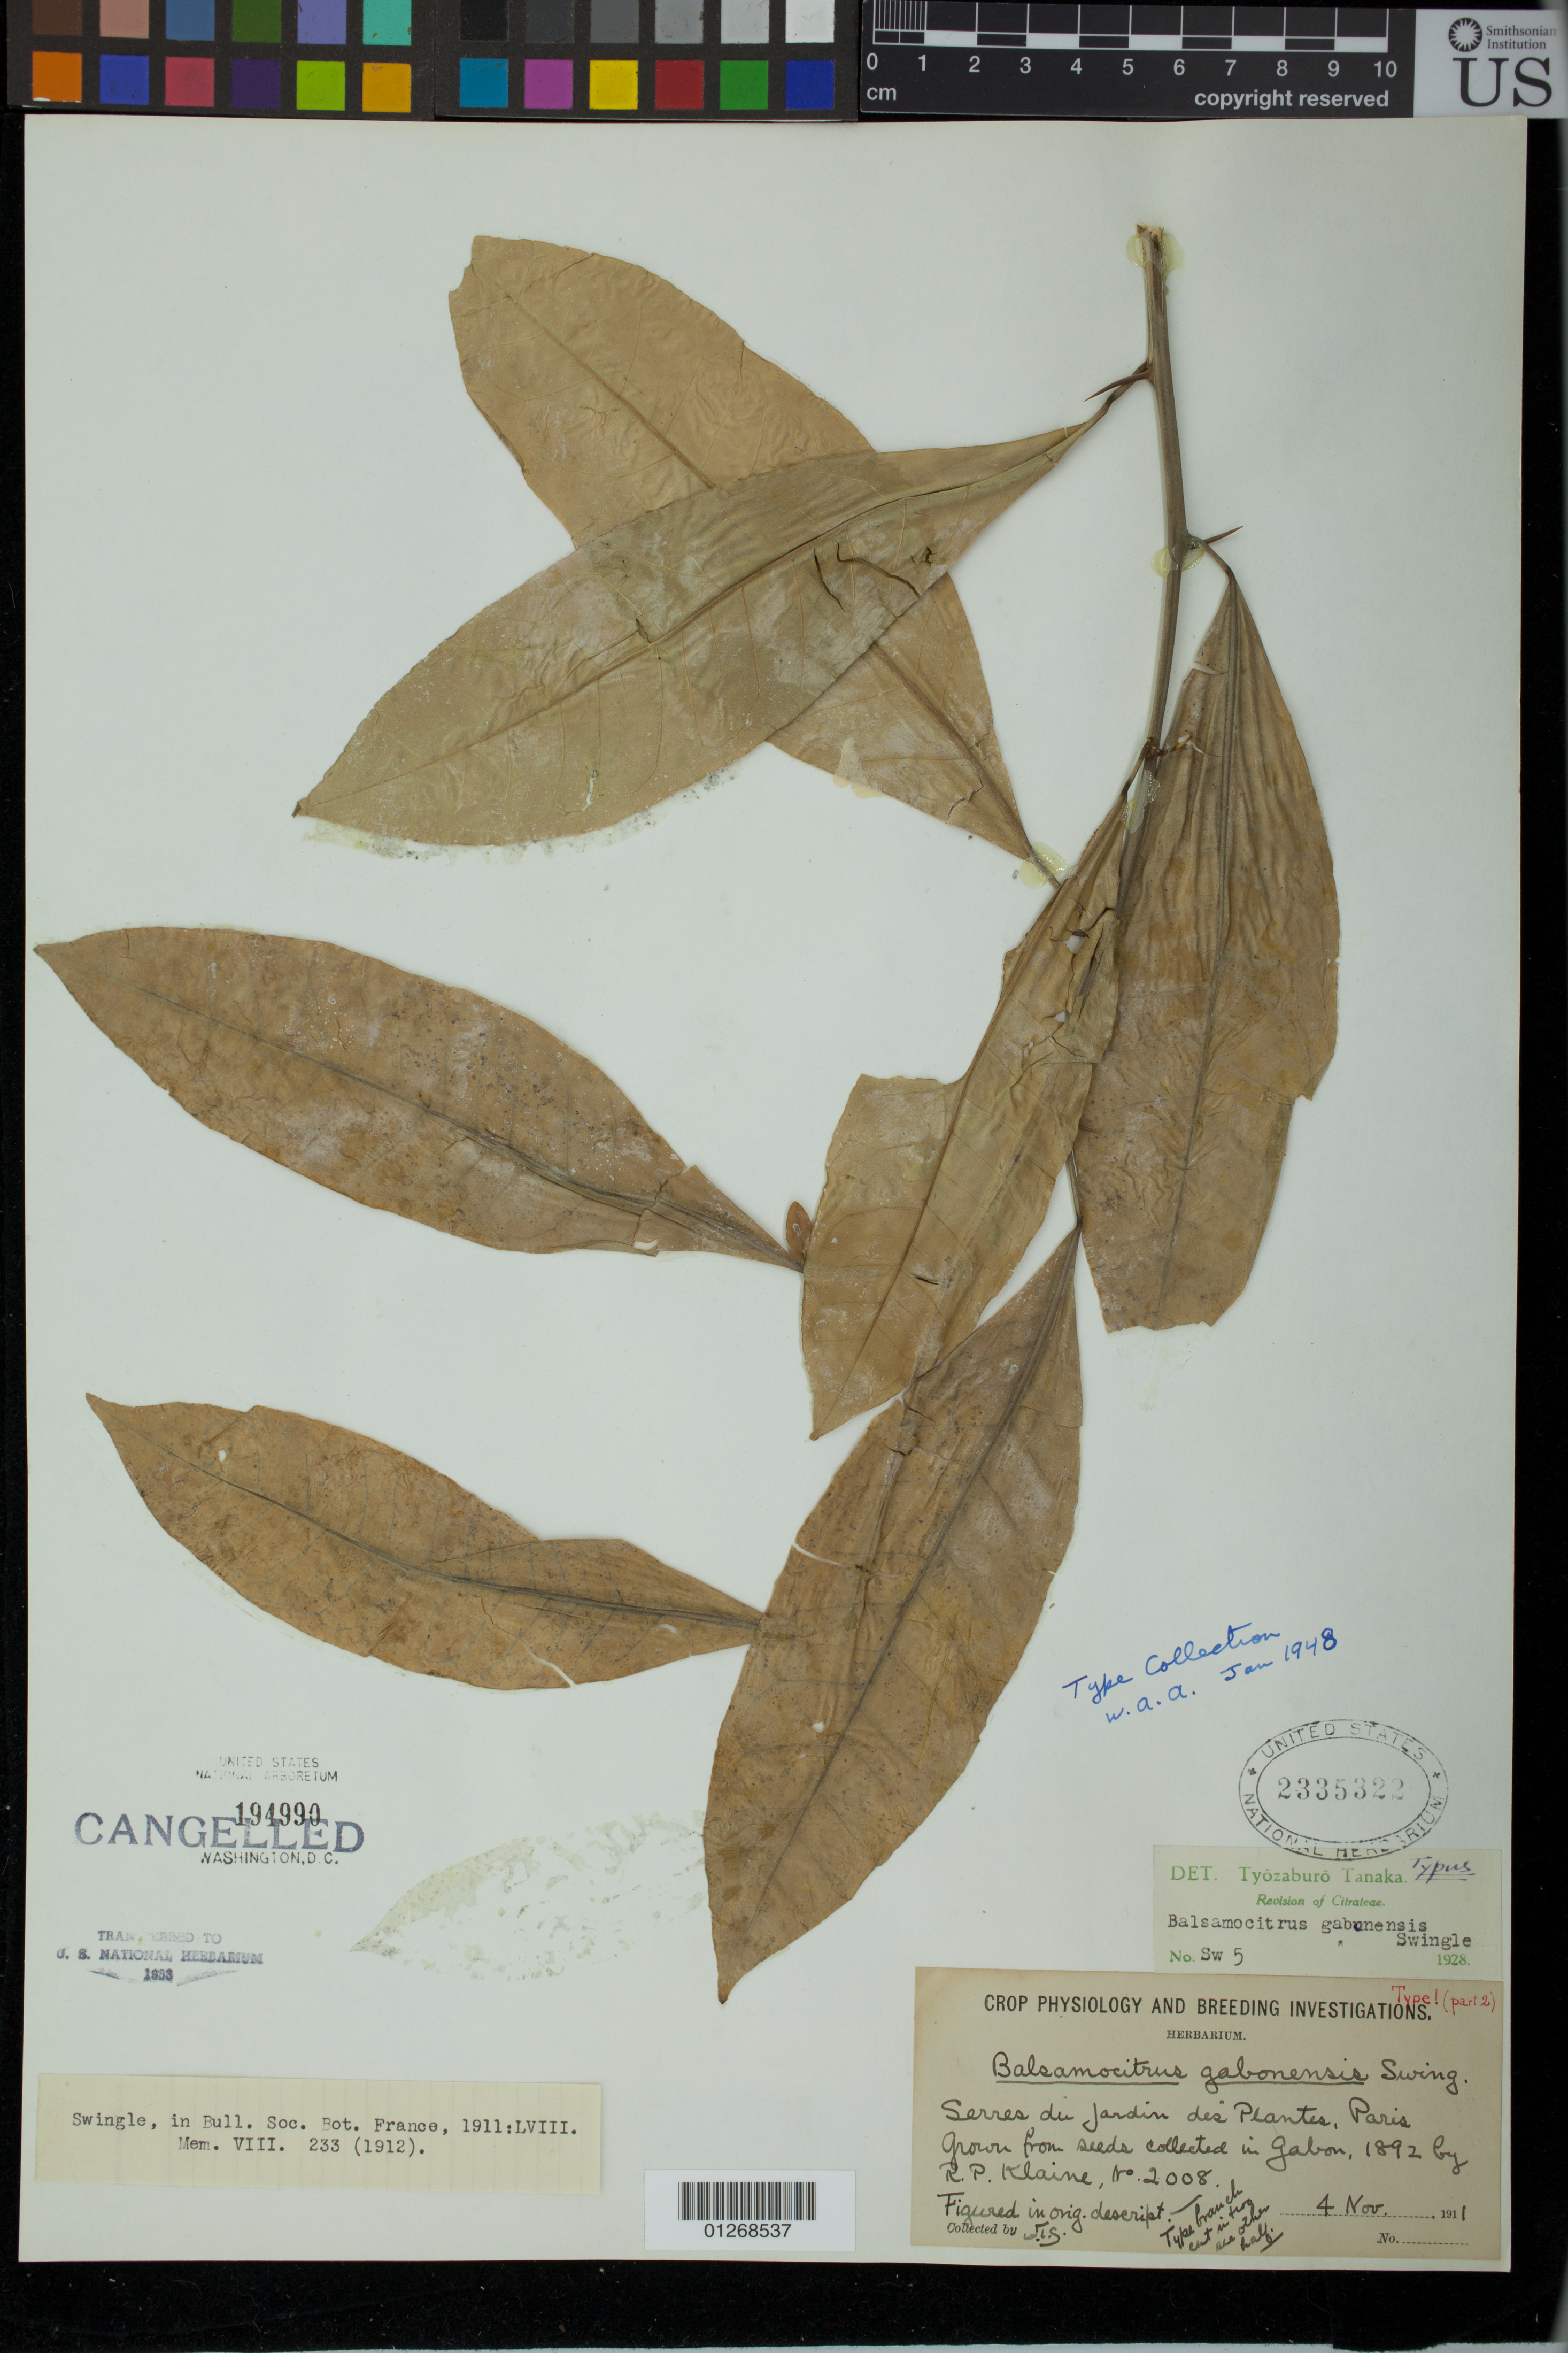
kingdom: Plantae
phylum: Tracheophyta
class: Magnoliopsida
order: Sapindales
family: Rutaceae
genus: Balsamocitrus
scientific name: Balsamocitrus gabonensis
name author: Swingle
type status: Type Collection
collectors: W. T. Swingle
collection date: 1911-11-04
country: Gabon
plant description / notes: Transferred from U.S. National Arboretum herbarium (NA) to U.S. National Herbarium (US) 1953.; Labeled as "Type! (part 2)" but has different collection date from other sheet (USNH 2335326. "Serres du Jardin des Plantes, Paris. Grown from seeds collected in Gabon, 1892 by R.P. Klaine, No. 2008. Figured in orig. descript."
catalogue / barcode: US 2335322